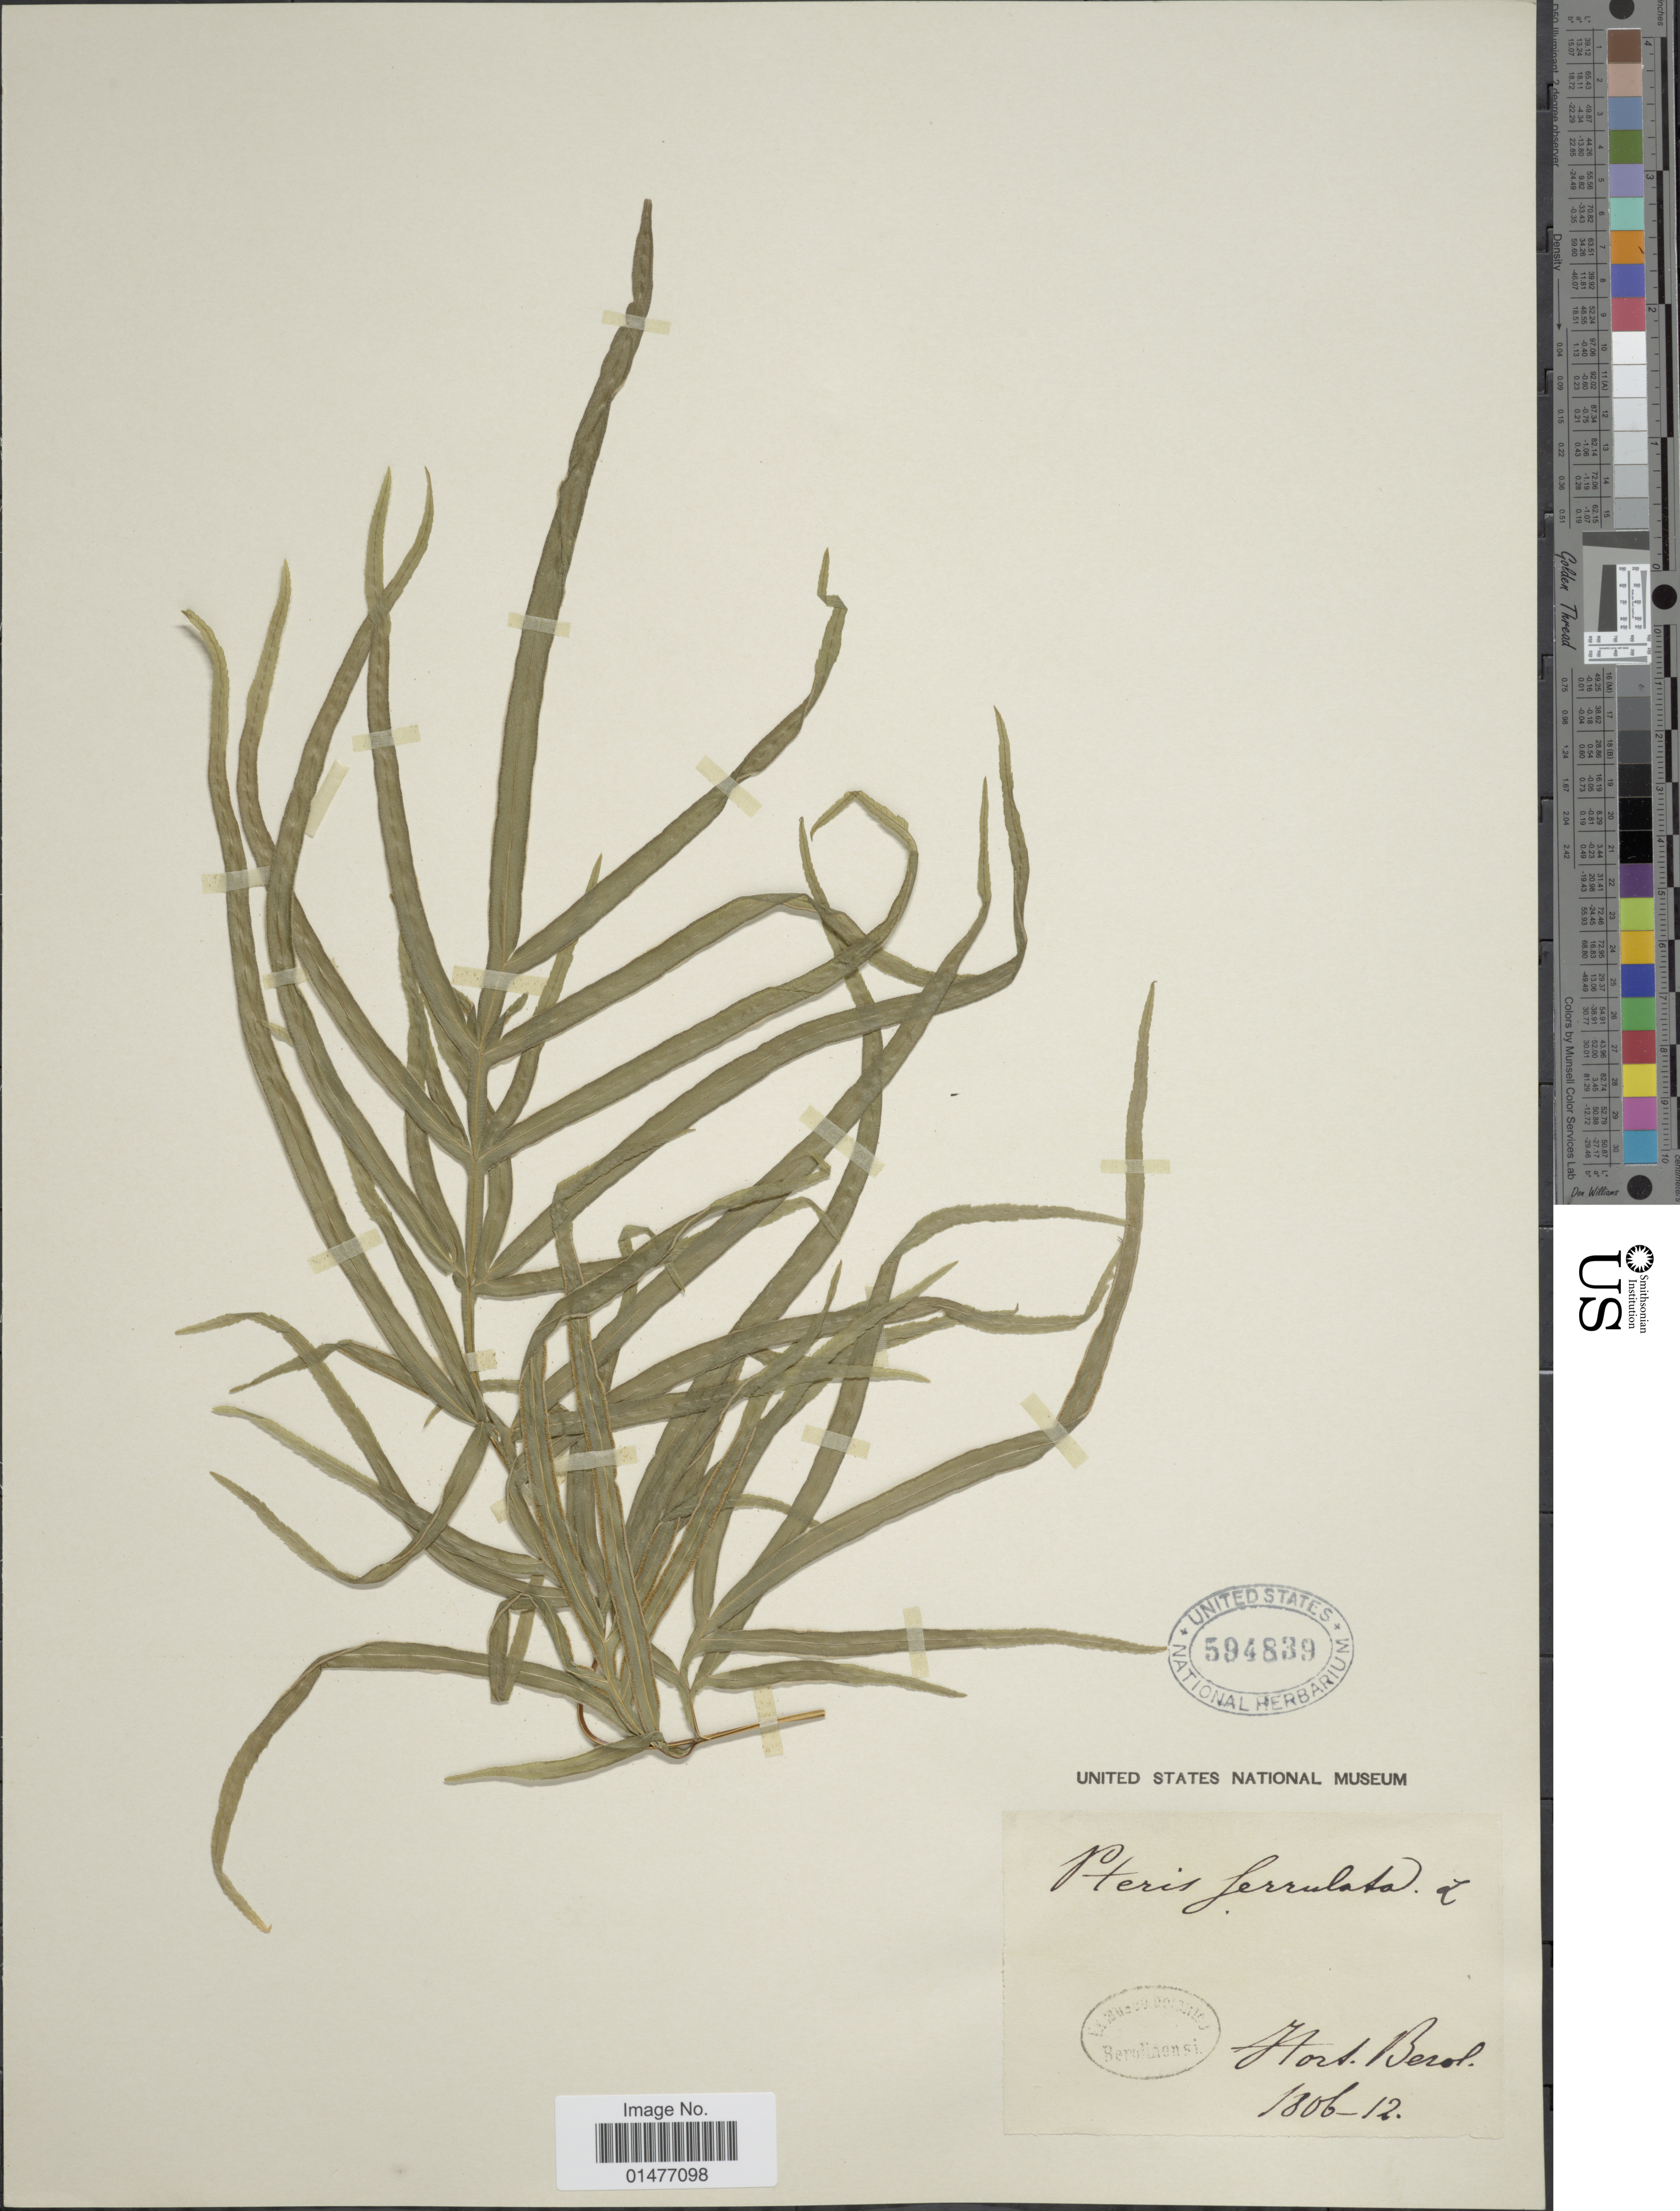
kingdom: Plantae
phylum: Tracheophyta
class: Polypodiopsida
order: Polypodiales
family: Pteridaceae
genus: Pteris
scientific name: Pteris multifida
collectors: ex Mus. Bot. Berolinensi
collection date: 1806/1812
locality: Hort Berol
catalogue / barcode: US 594839